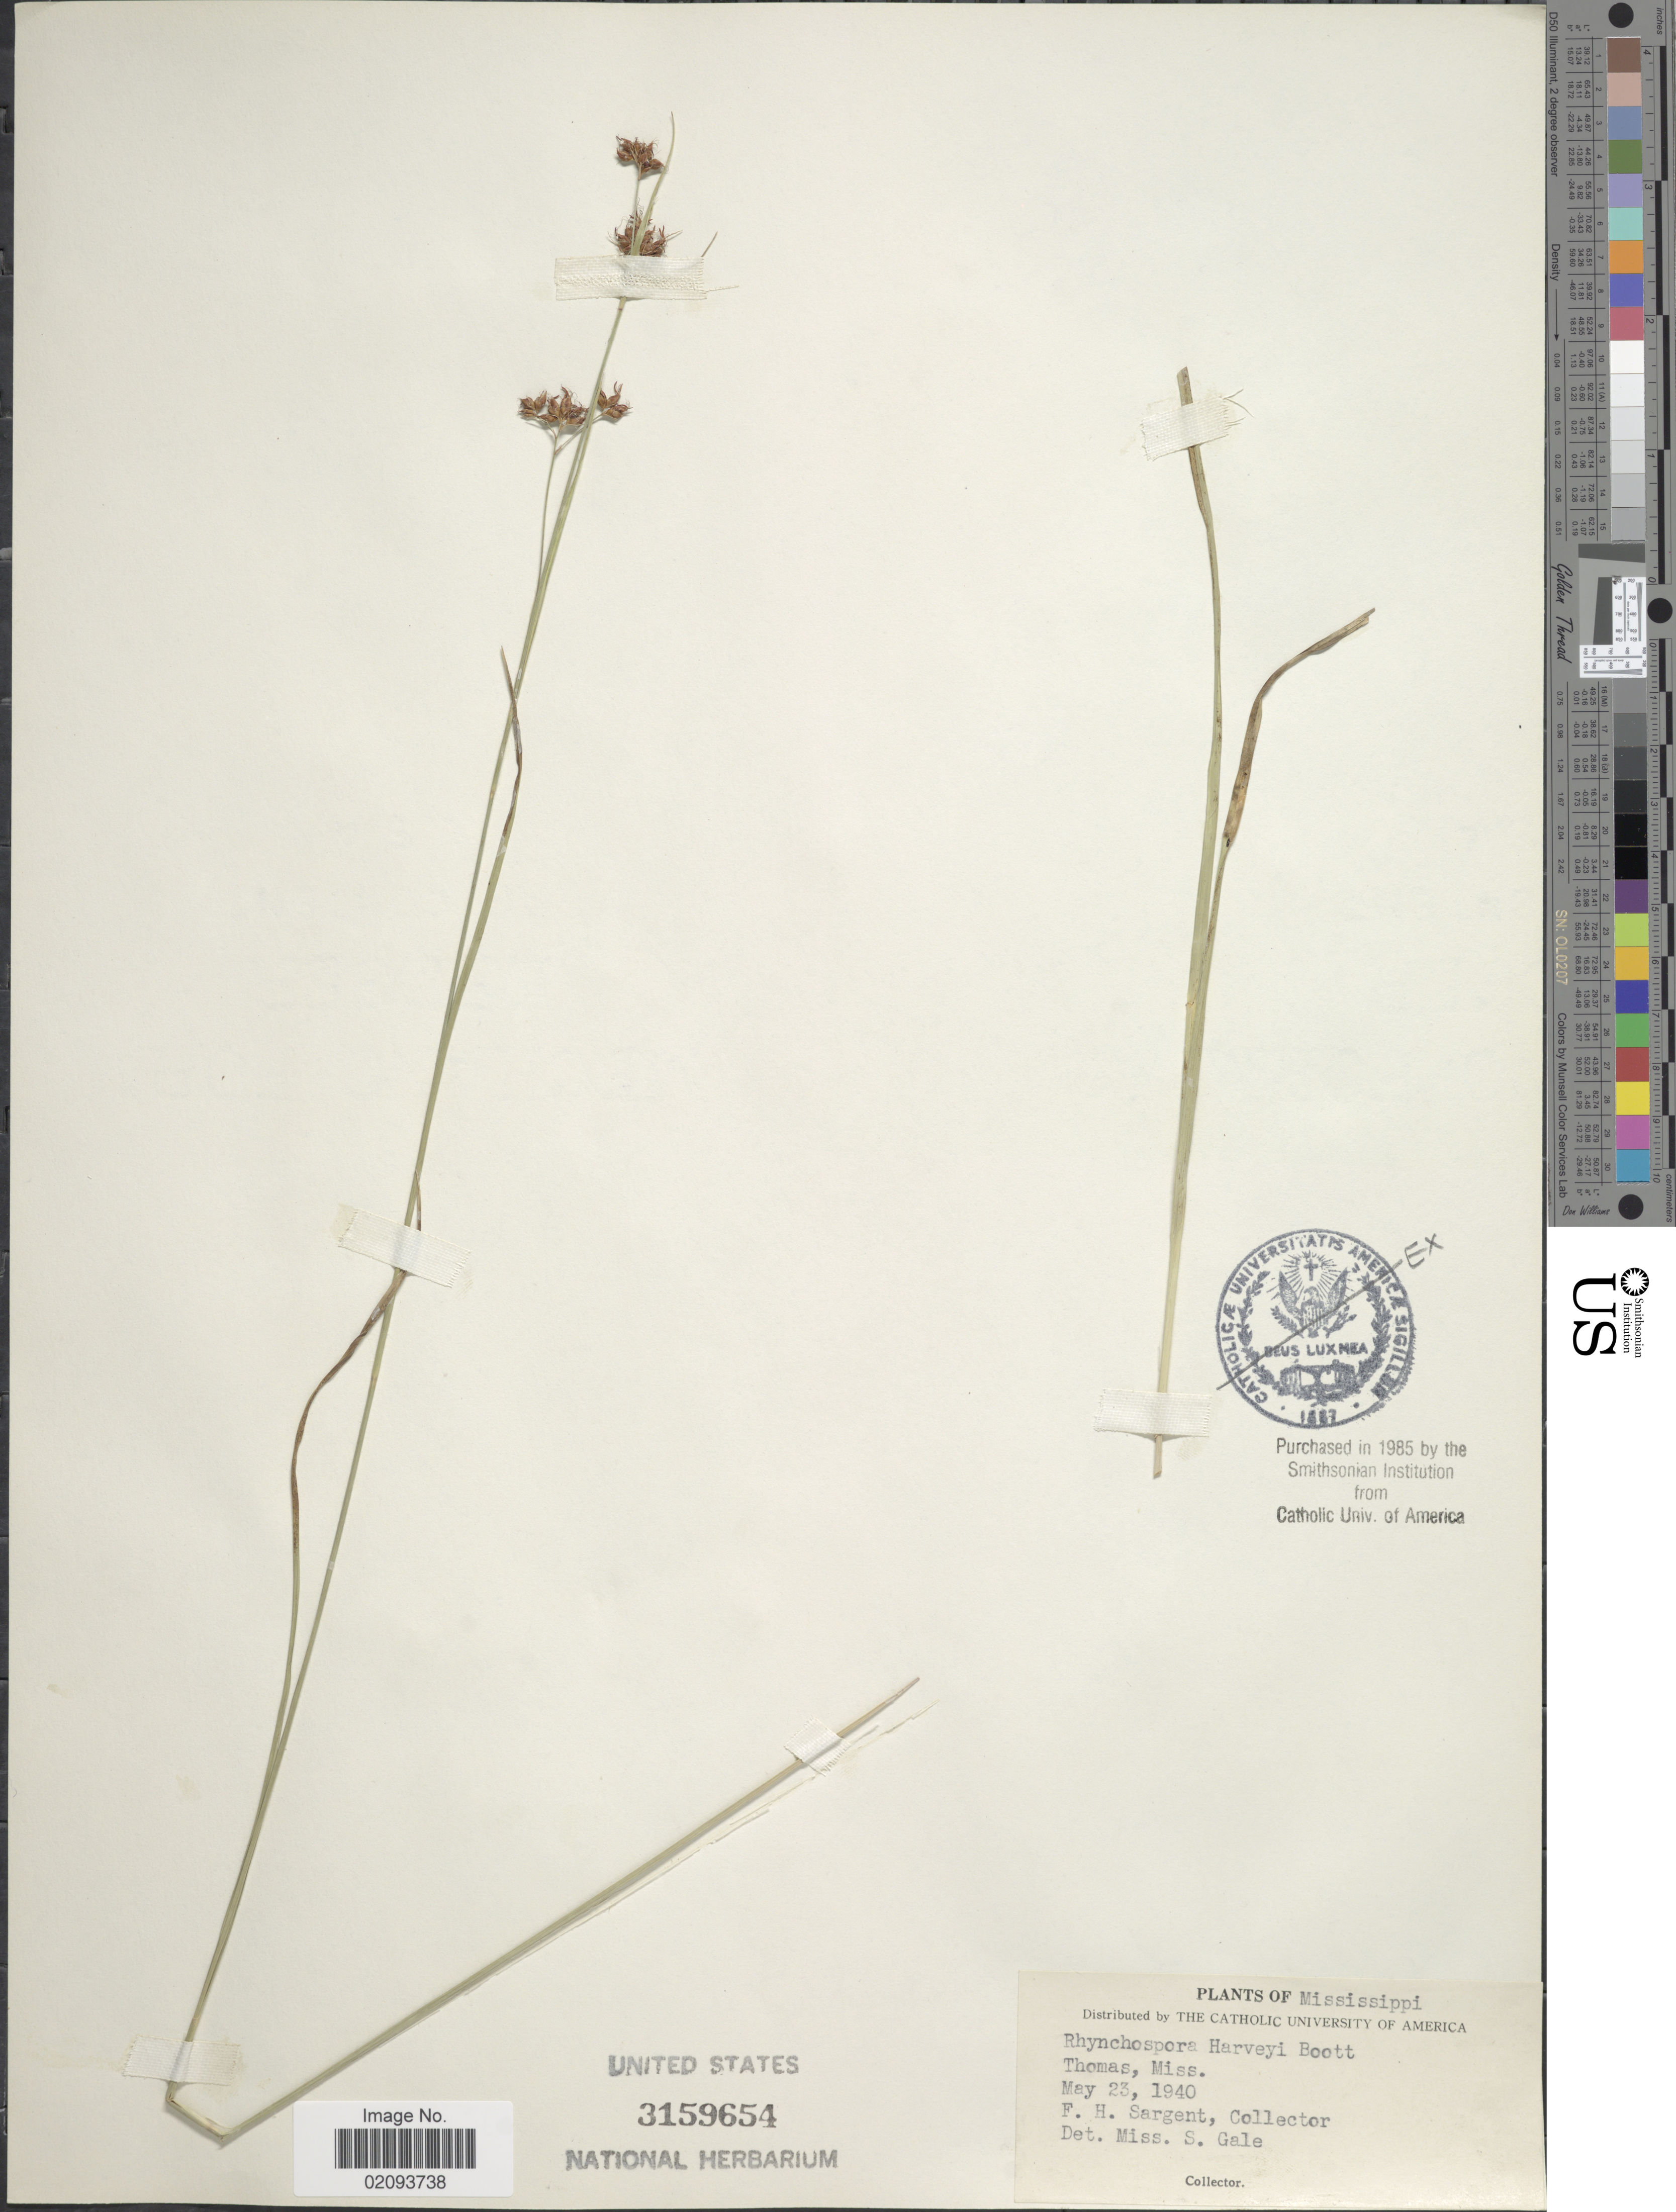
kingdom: Plantae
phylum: Tracheophyta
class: Liliopsida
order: Poales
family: Cyperaceae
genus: Rhynchospora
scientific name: Rhynchospora harveyi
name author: W. Boott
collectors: F. H. Sargent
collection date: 1940-05-23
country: United States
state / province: Mississippi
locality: Thomas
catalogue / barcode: US 3159654